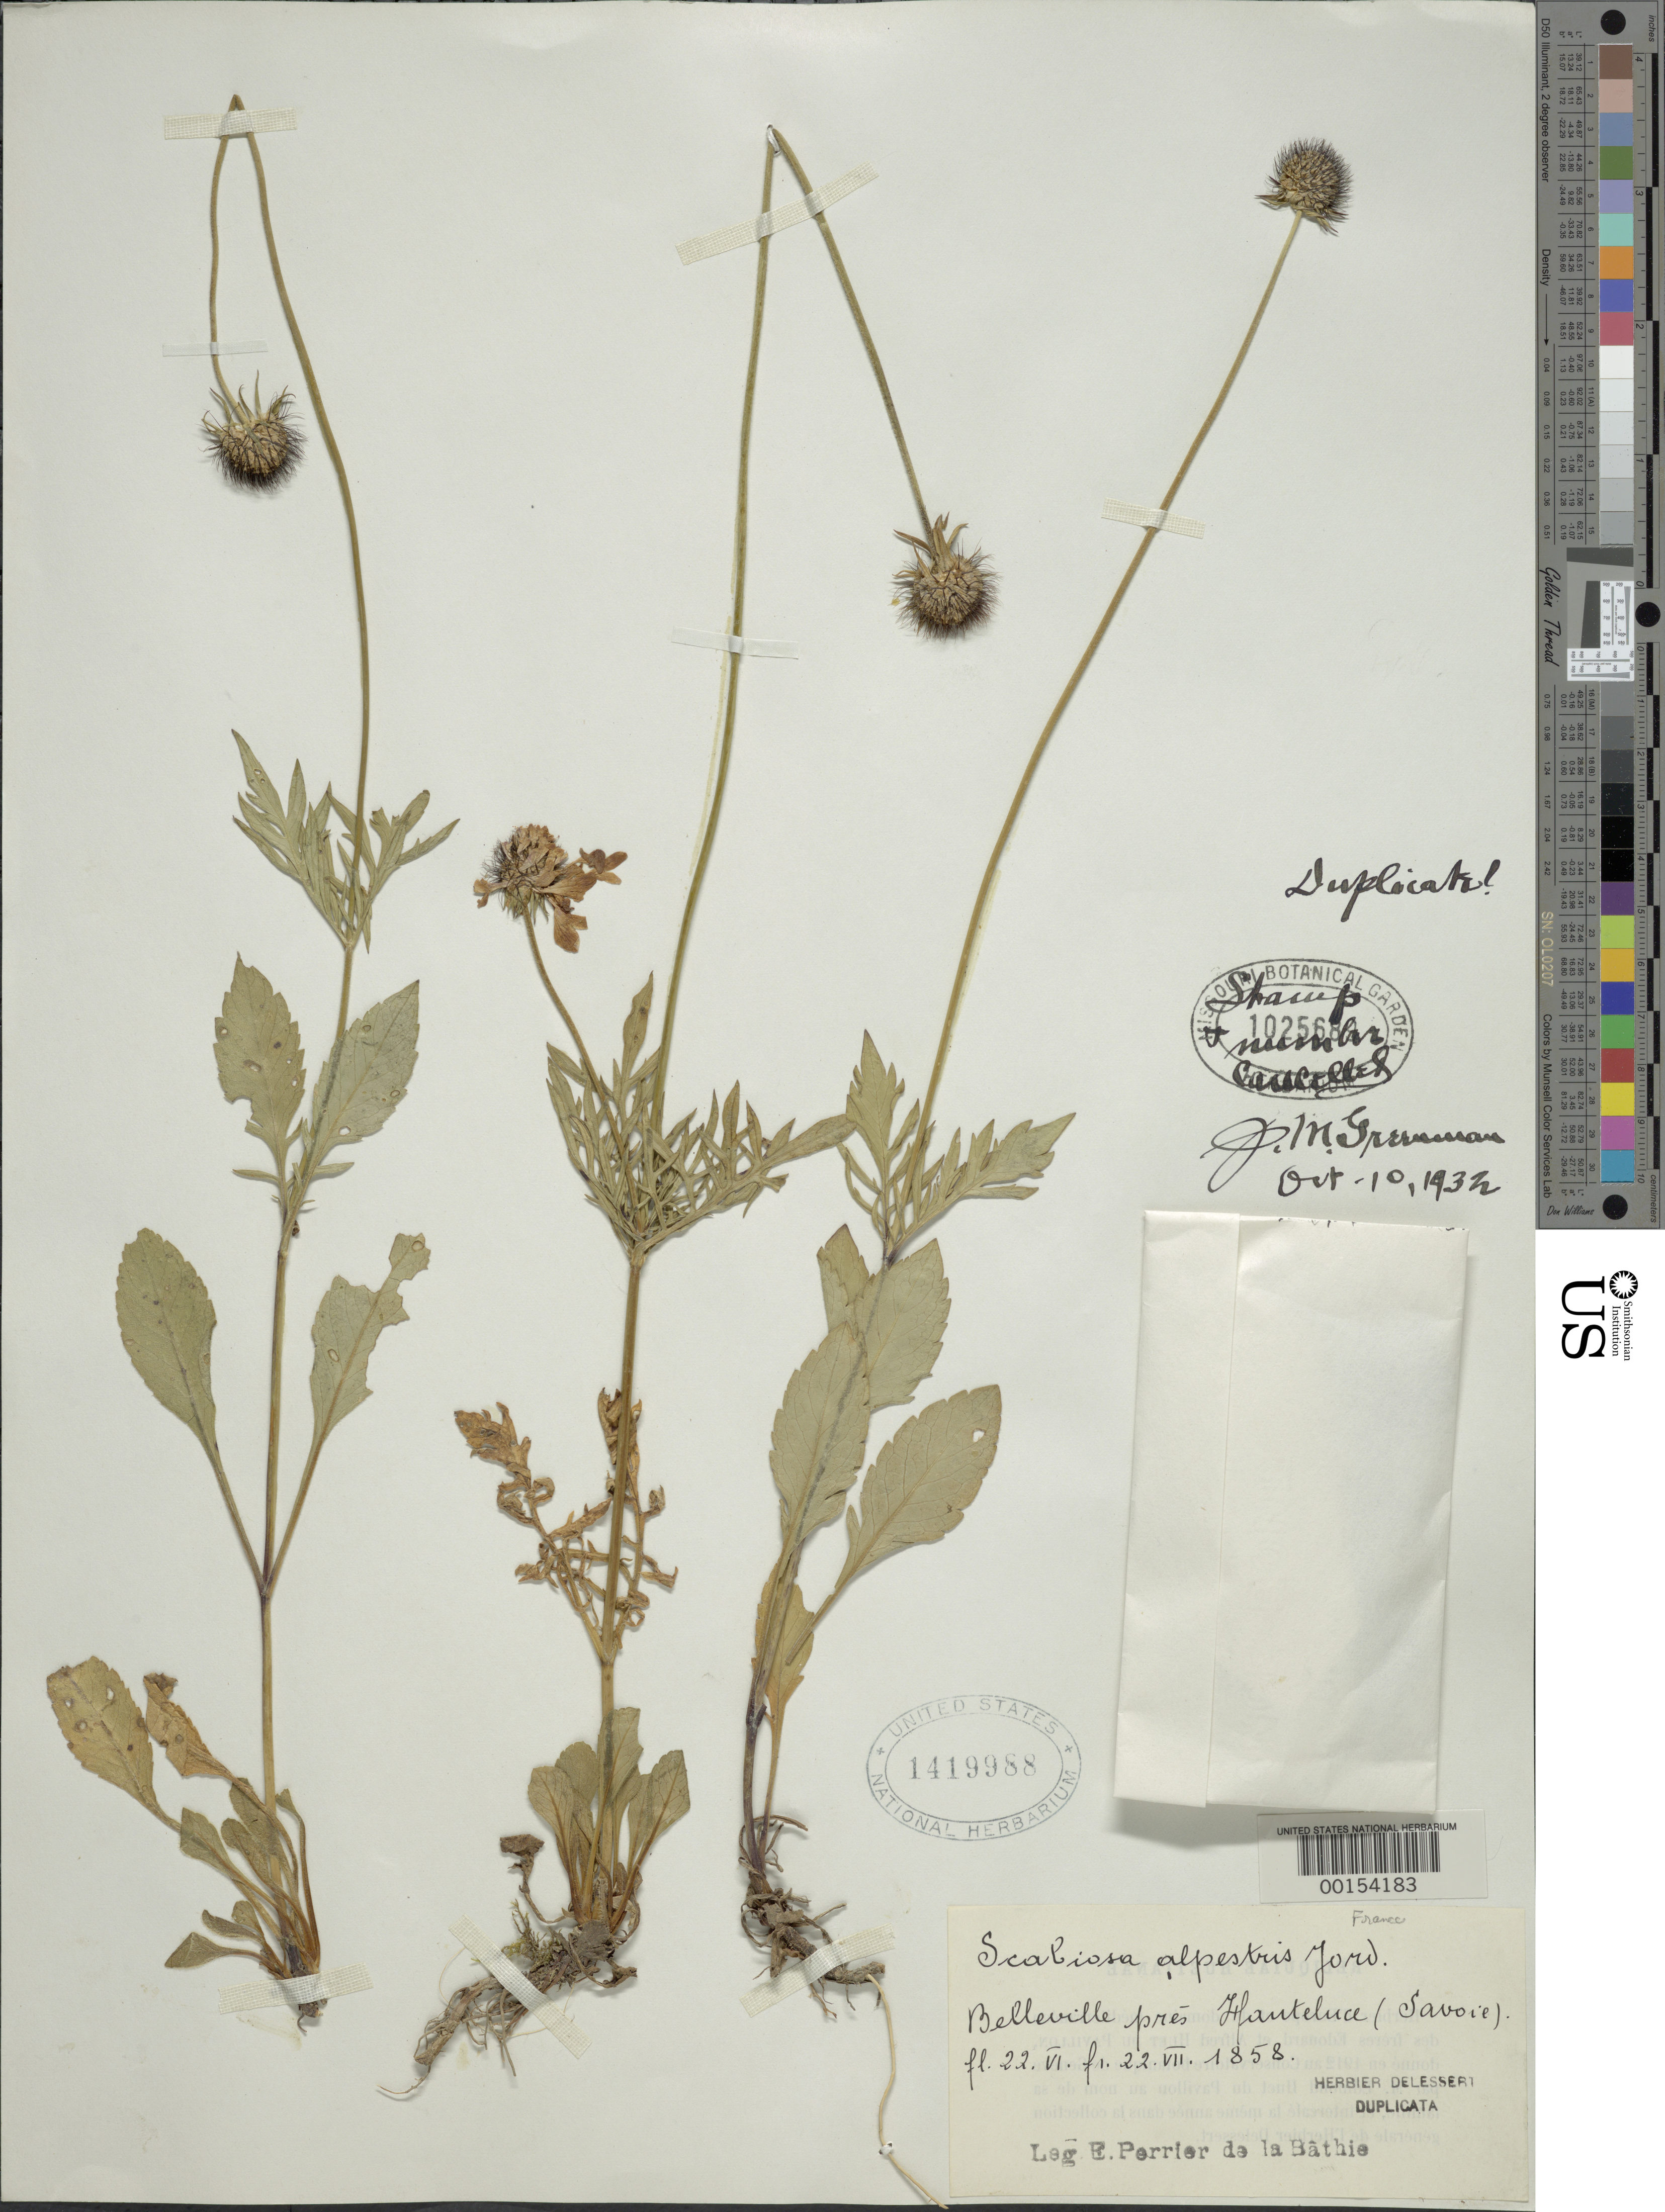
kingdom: Plantae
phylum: Tracheophyta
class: Magnoliopsida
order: Dipsacales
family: Caprifoliaceae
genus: Scabiosa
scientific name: Scabiosa alpresis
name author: Jord.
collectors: E. Perrier de la Bâthie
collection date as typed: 22 Jun 1858 to 22 Jul 1858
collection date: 1858-06-22/1858-07-22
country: France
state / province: Auvergne-Rhône-Alpes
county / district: Savoie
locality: Belleville pres Hauteluce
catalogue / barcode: US 1409988